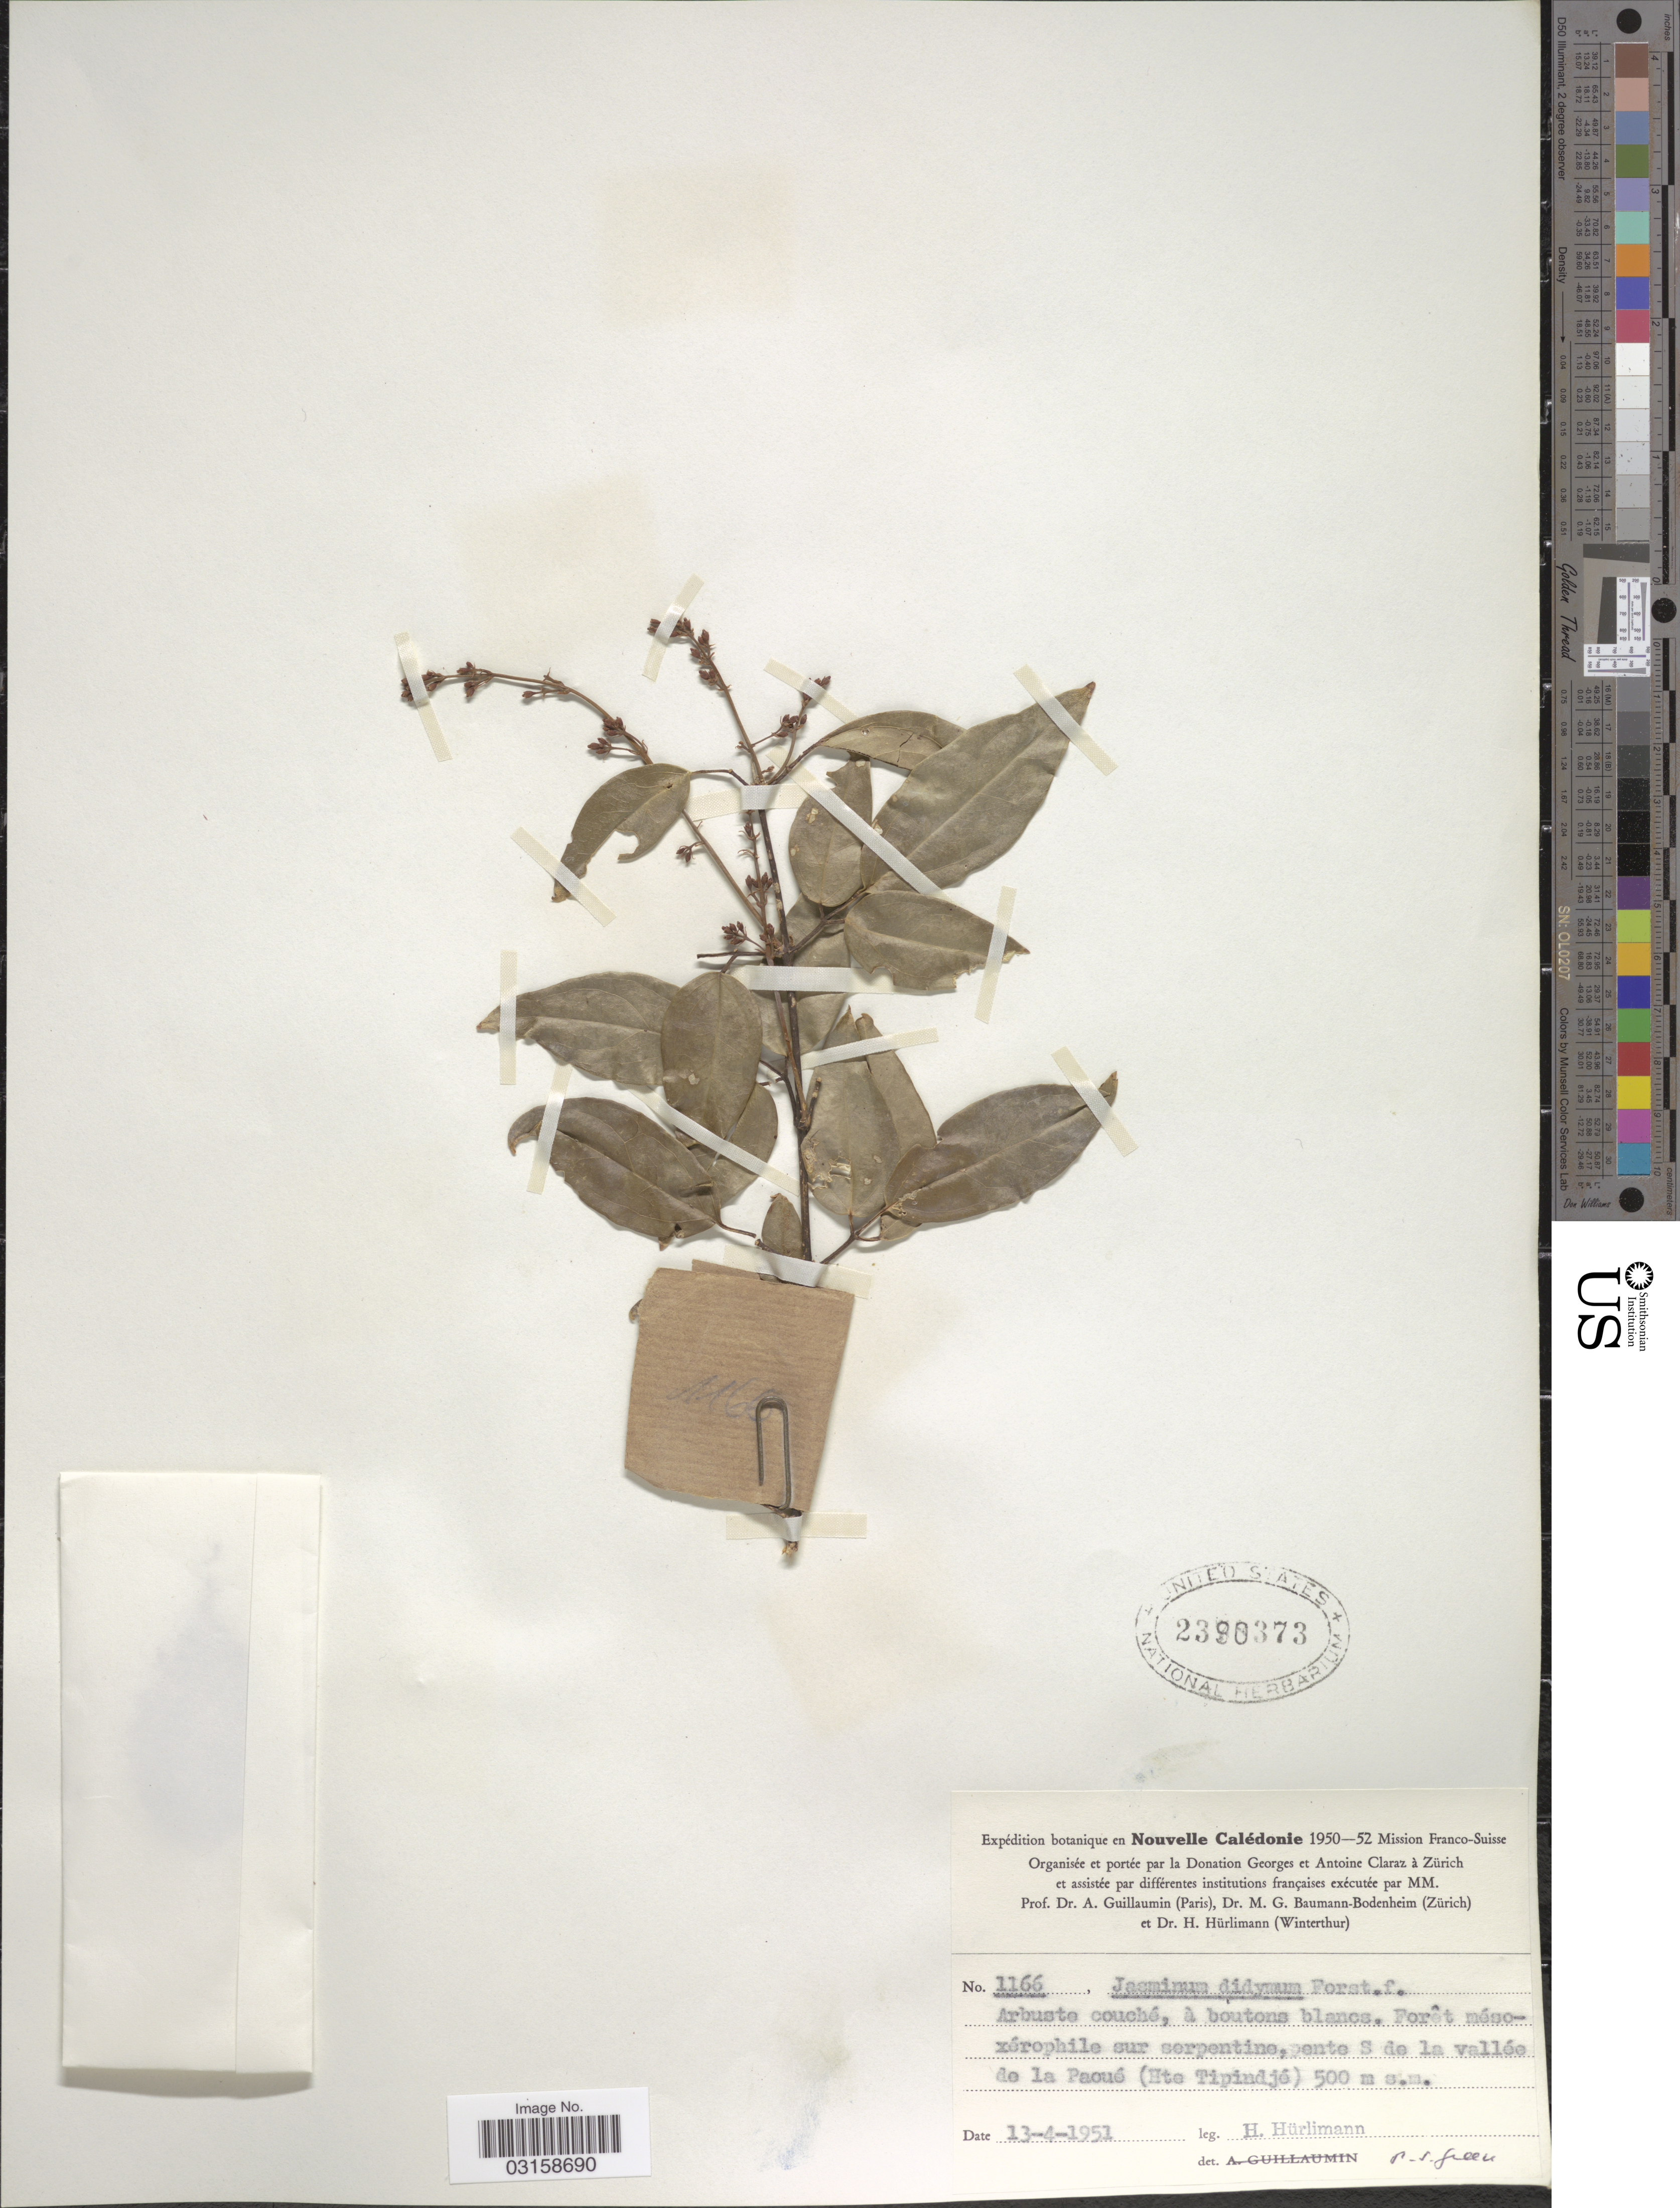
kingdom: Plantae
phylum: Tracheophyta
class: Magnoliopsida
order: Lamiales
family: Oleaceae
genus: Jasminum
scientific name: Jasminum didymum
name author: G. Forst.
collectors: H. Hürlimann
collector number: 1166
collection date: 1951-04-13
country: New Caledonia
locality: Nouvelle Calédonie. Pente S de la vallée de la Paoué (Hte Tipindjé).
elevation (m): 500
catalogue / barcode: US 2390373